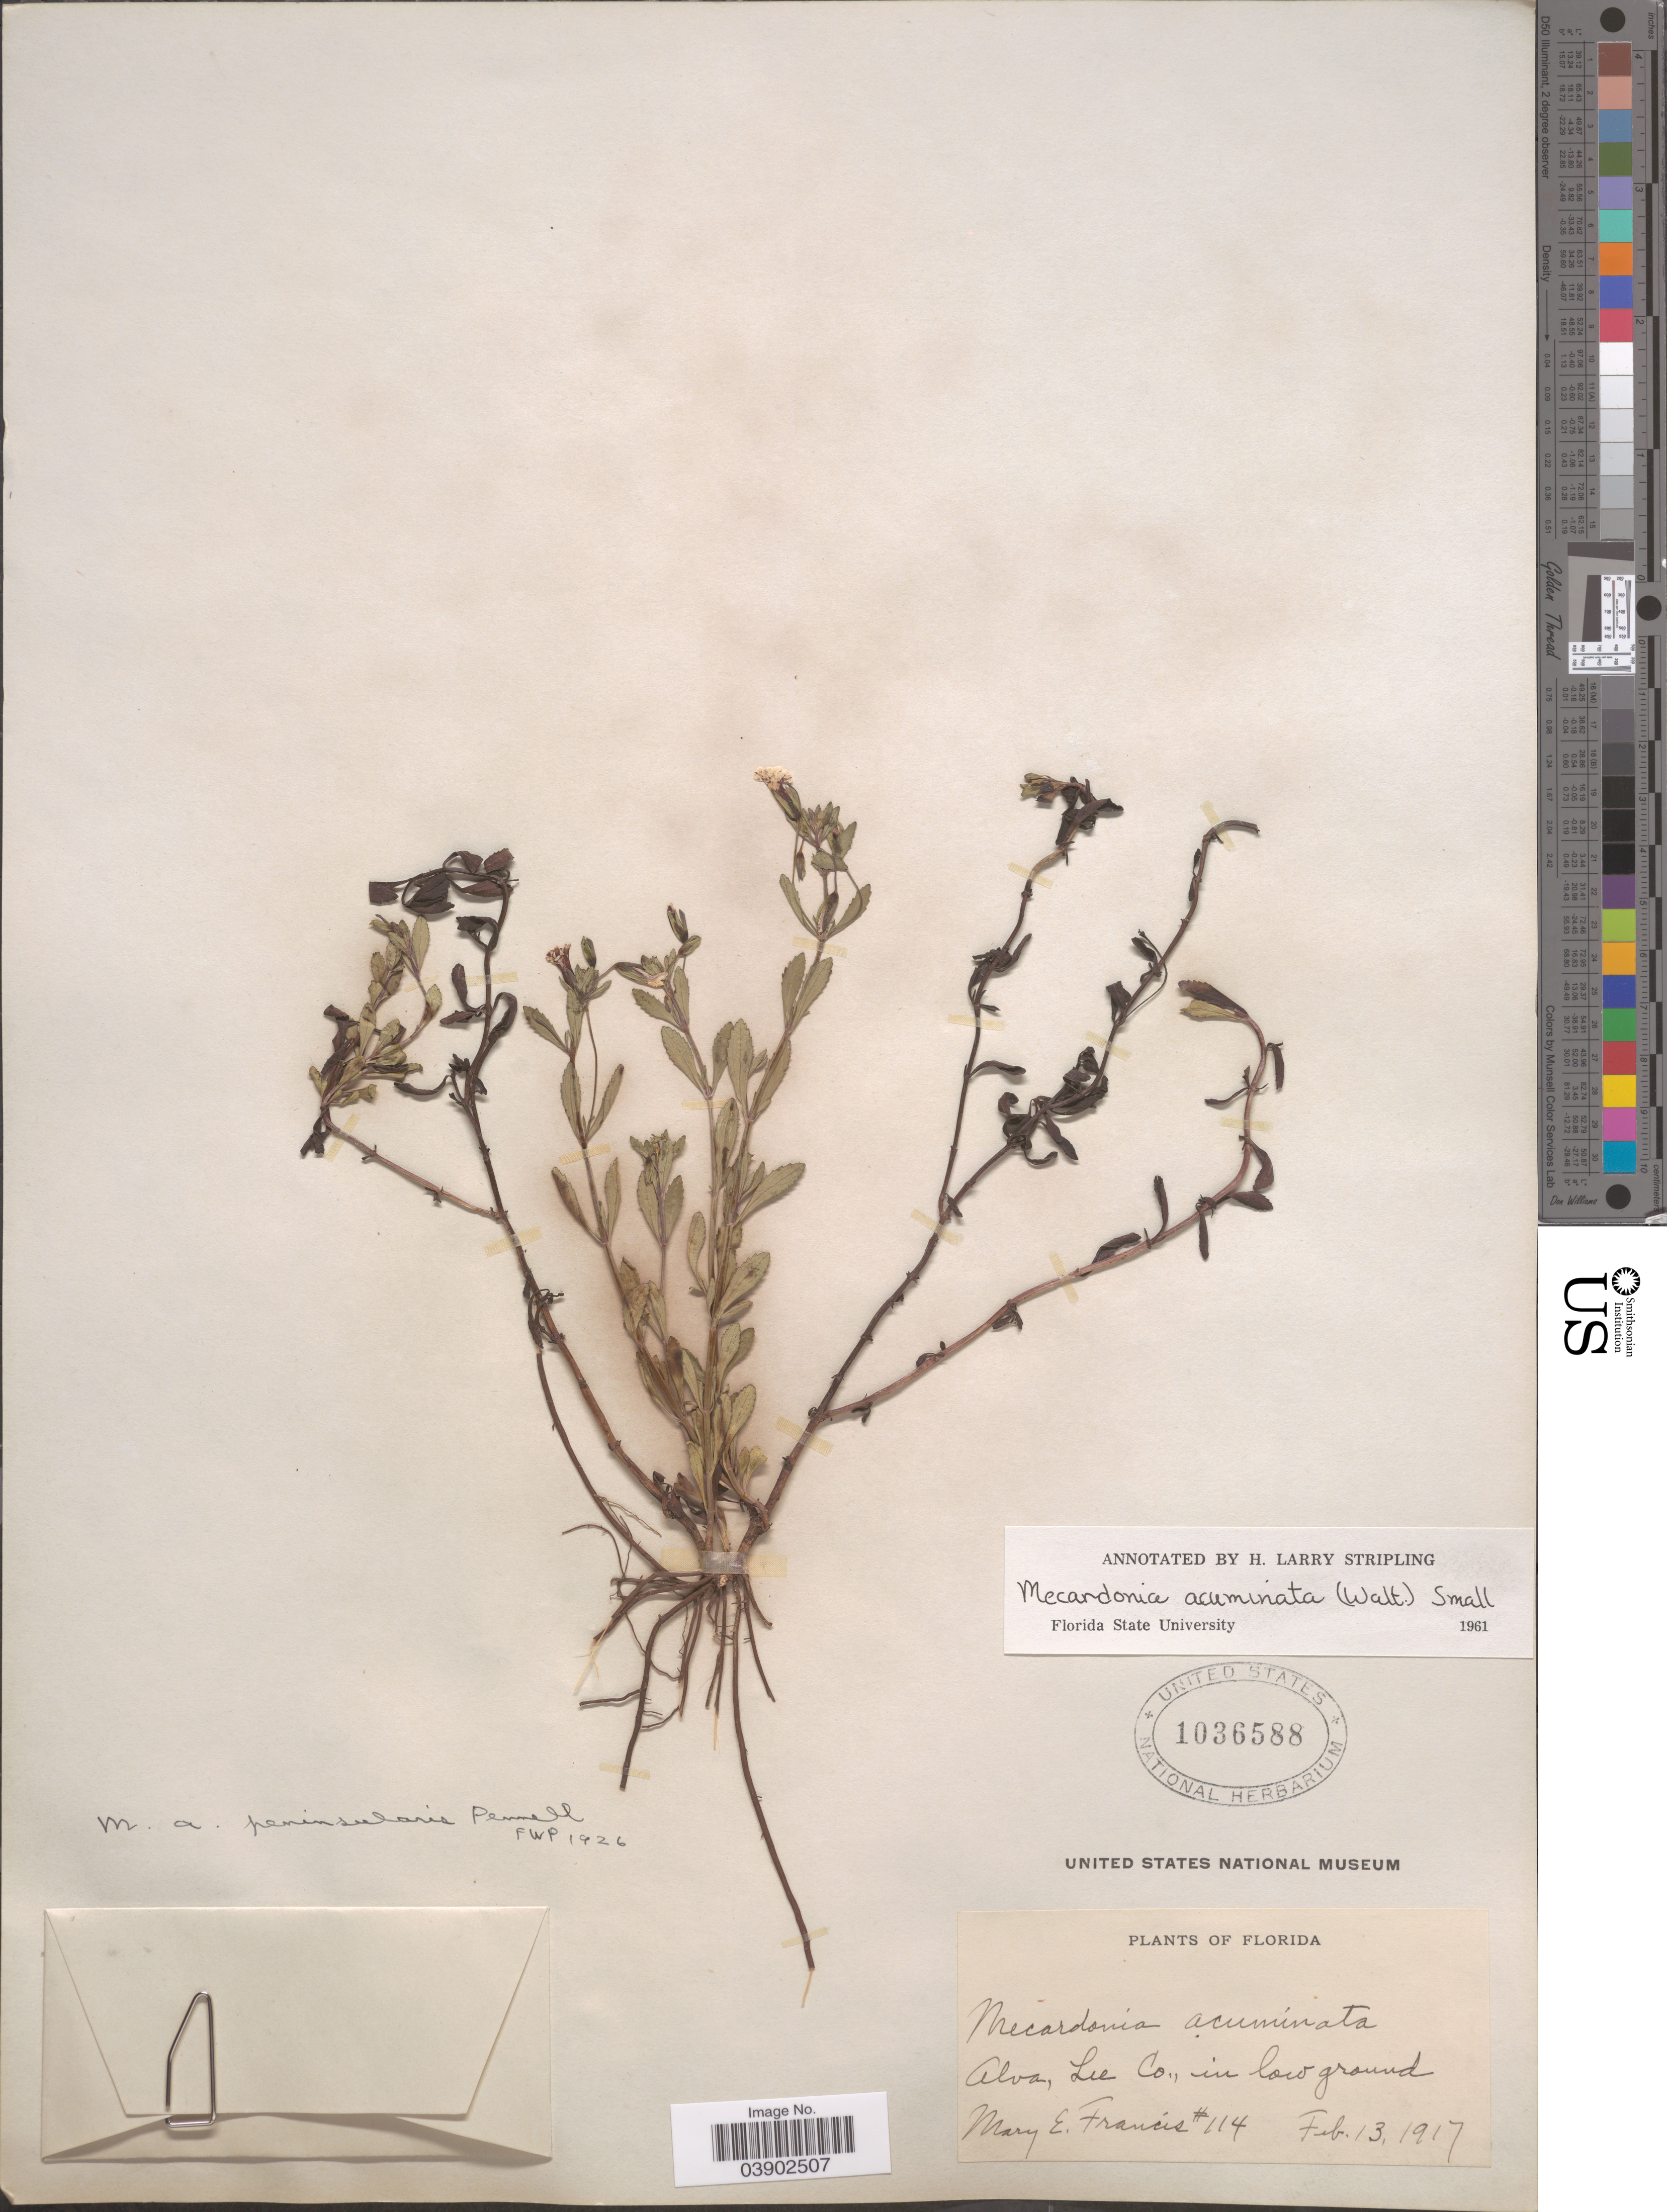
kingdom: Plantae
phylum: Tracheophyta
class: Magnoliopsida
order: Lamiales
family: Plantaginaceae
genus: Mecardonia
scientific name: Mecardonia acuminata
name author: (Walter) Small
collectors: M. E. Francis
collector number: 114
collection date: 1917-02-13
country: United States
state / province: Florida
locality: Alva, Lee Co.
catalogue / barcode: US 1036588